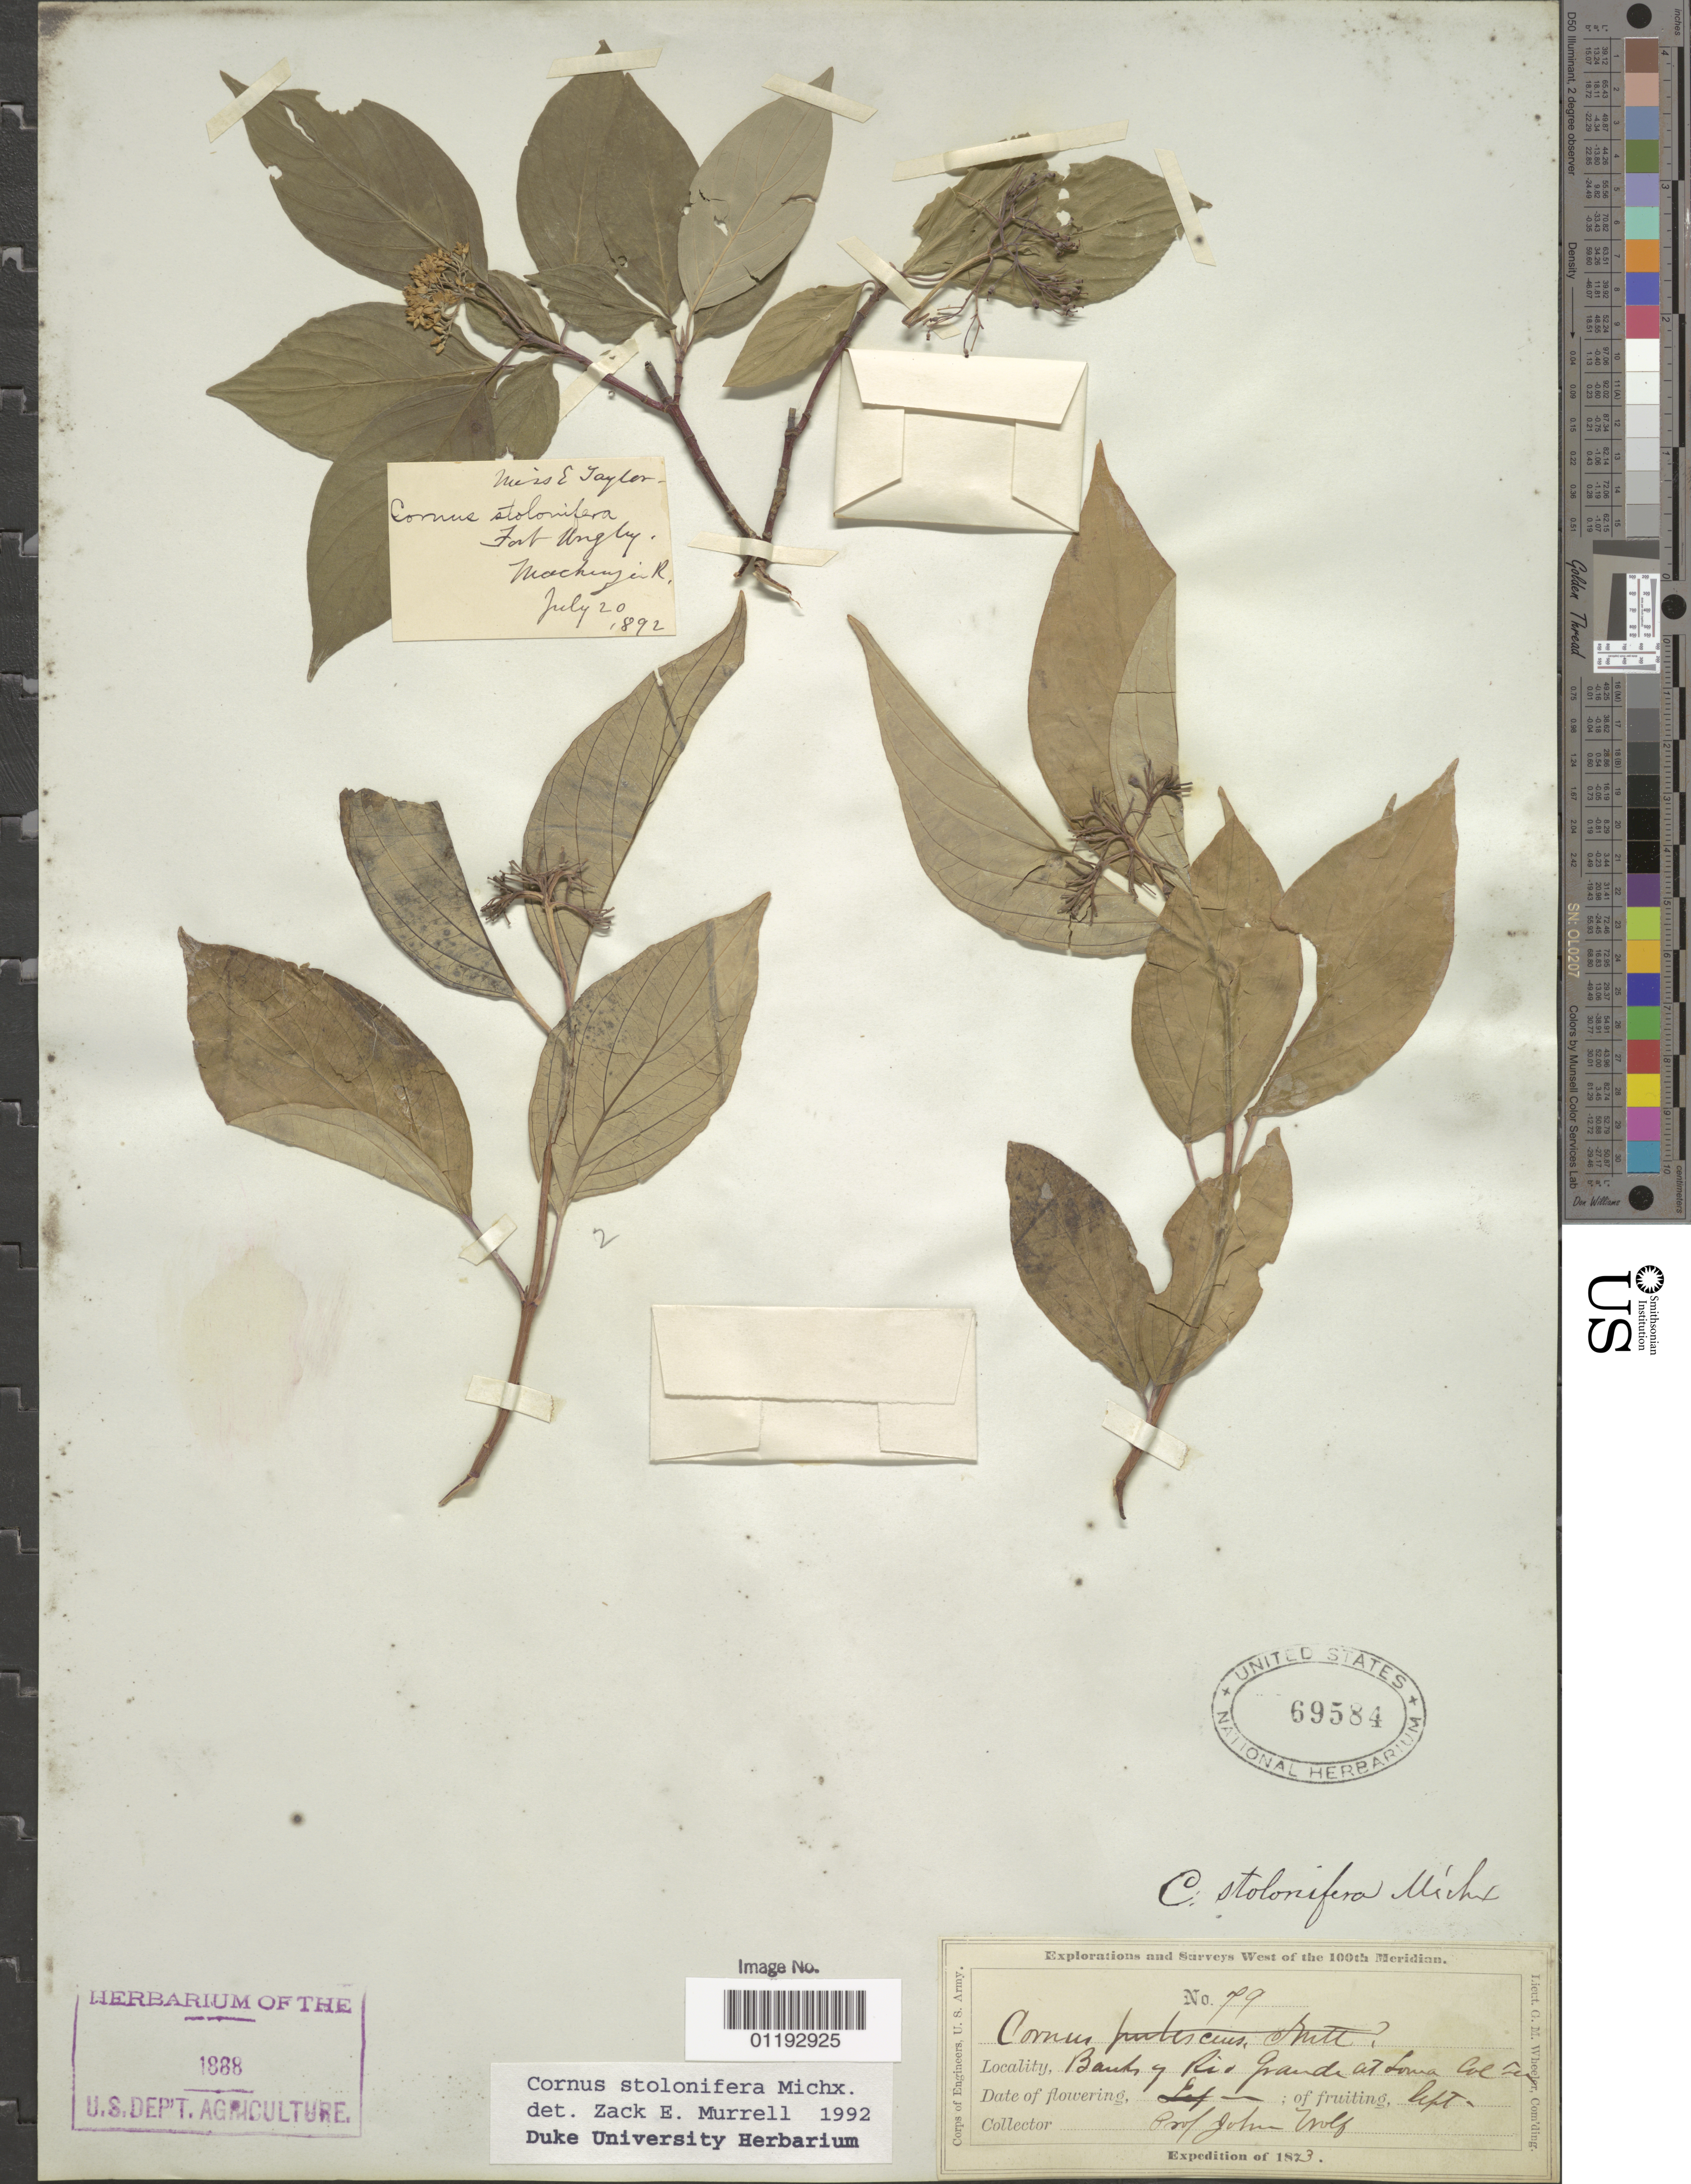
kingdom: Plantae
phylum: Tracheophyta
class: Magnoliopsida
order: Cornales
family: Cornaceae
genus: Cornus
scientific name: Cornus stolonifera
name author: Michx.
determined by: Murrell, Z. E.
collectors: J. Wolf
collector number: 79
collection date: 1873-09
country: United States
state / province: Colorado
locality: Banks of Rio Grande at Loma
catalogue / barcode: US 69584